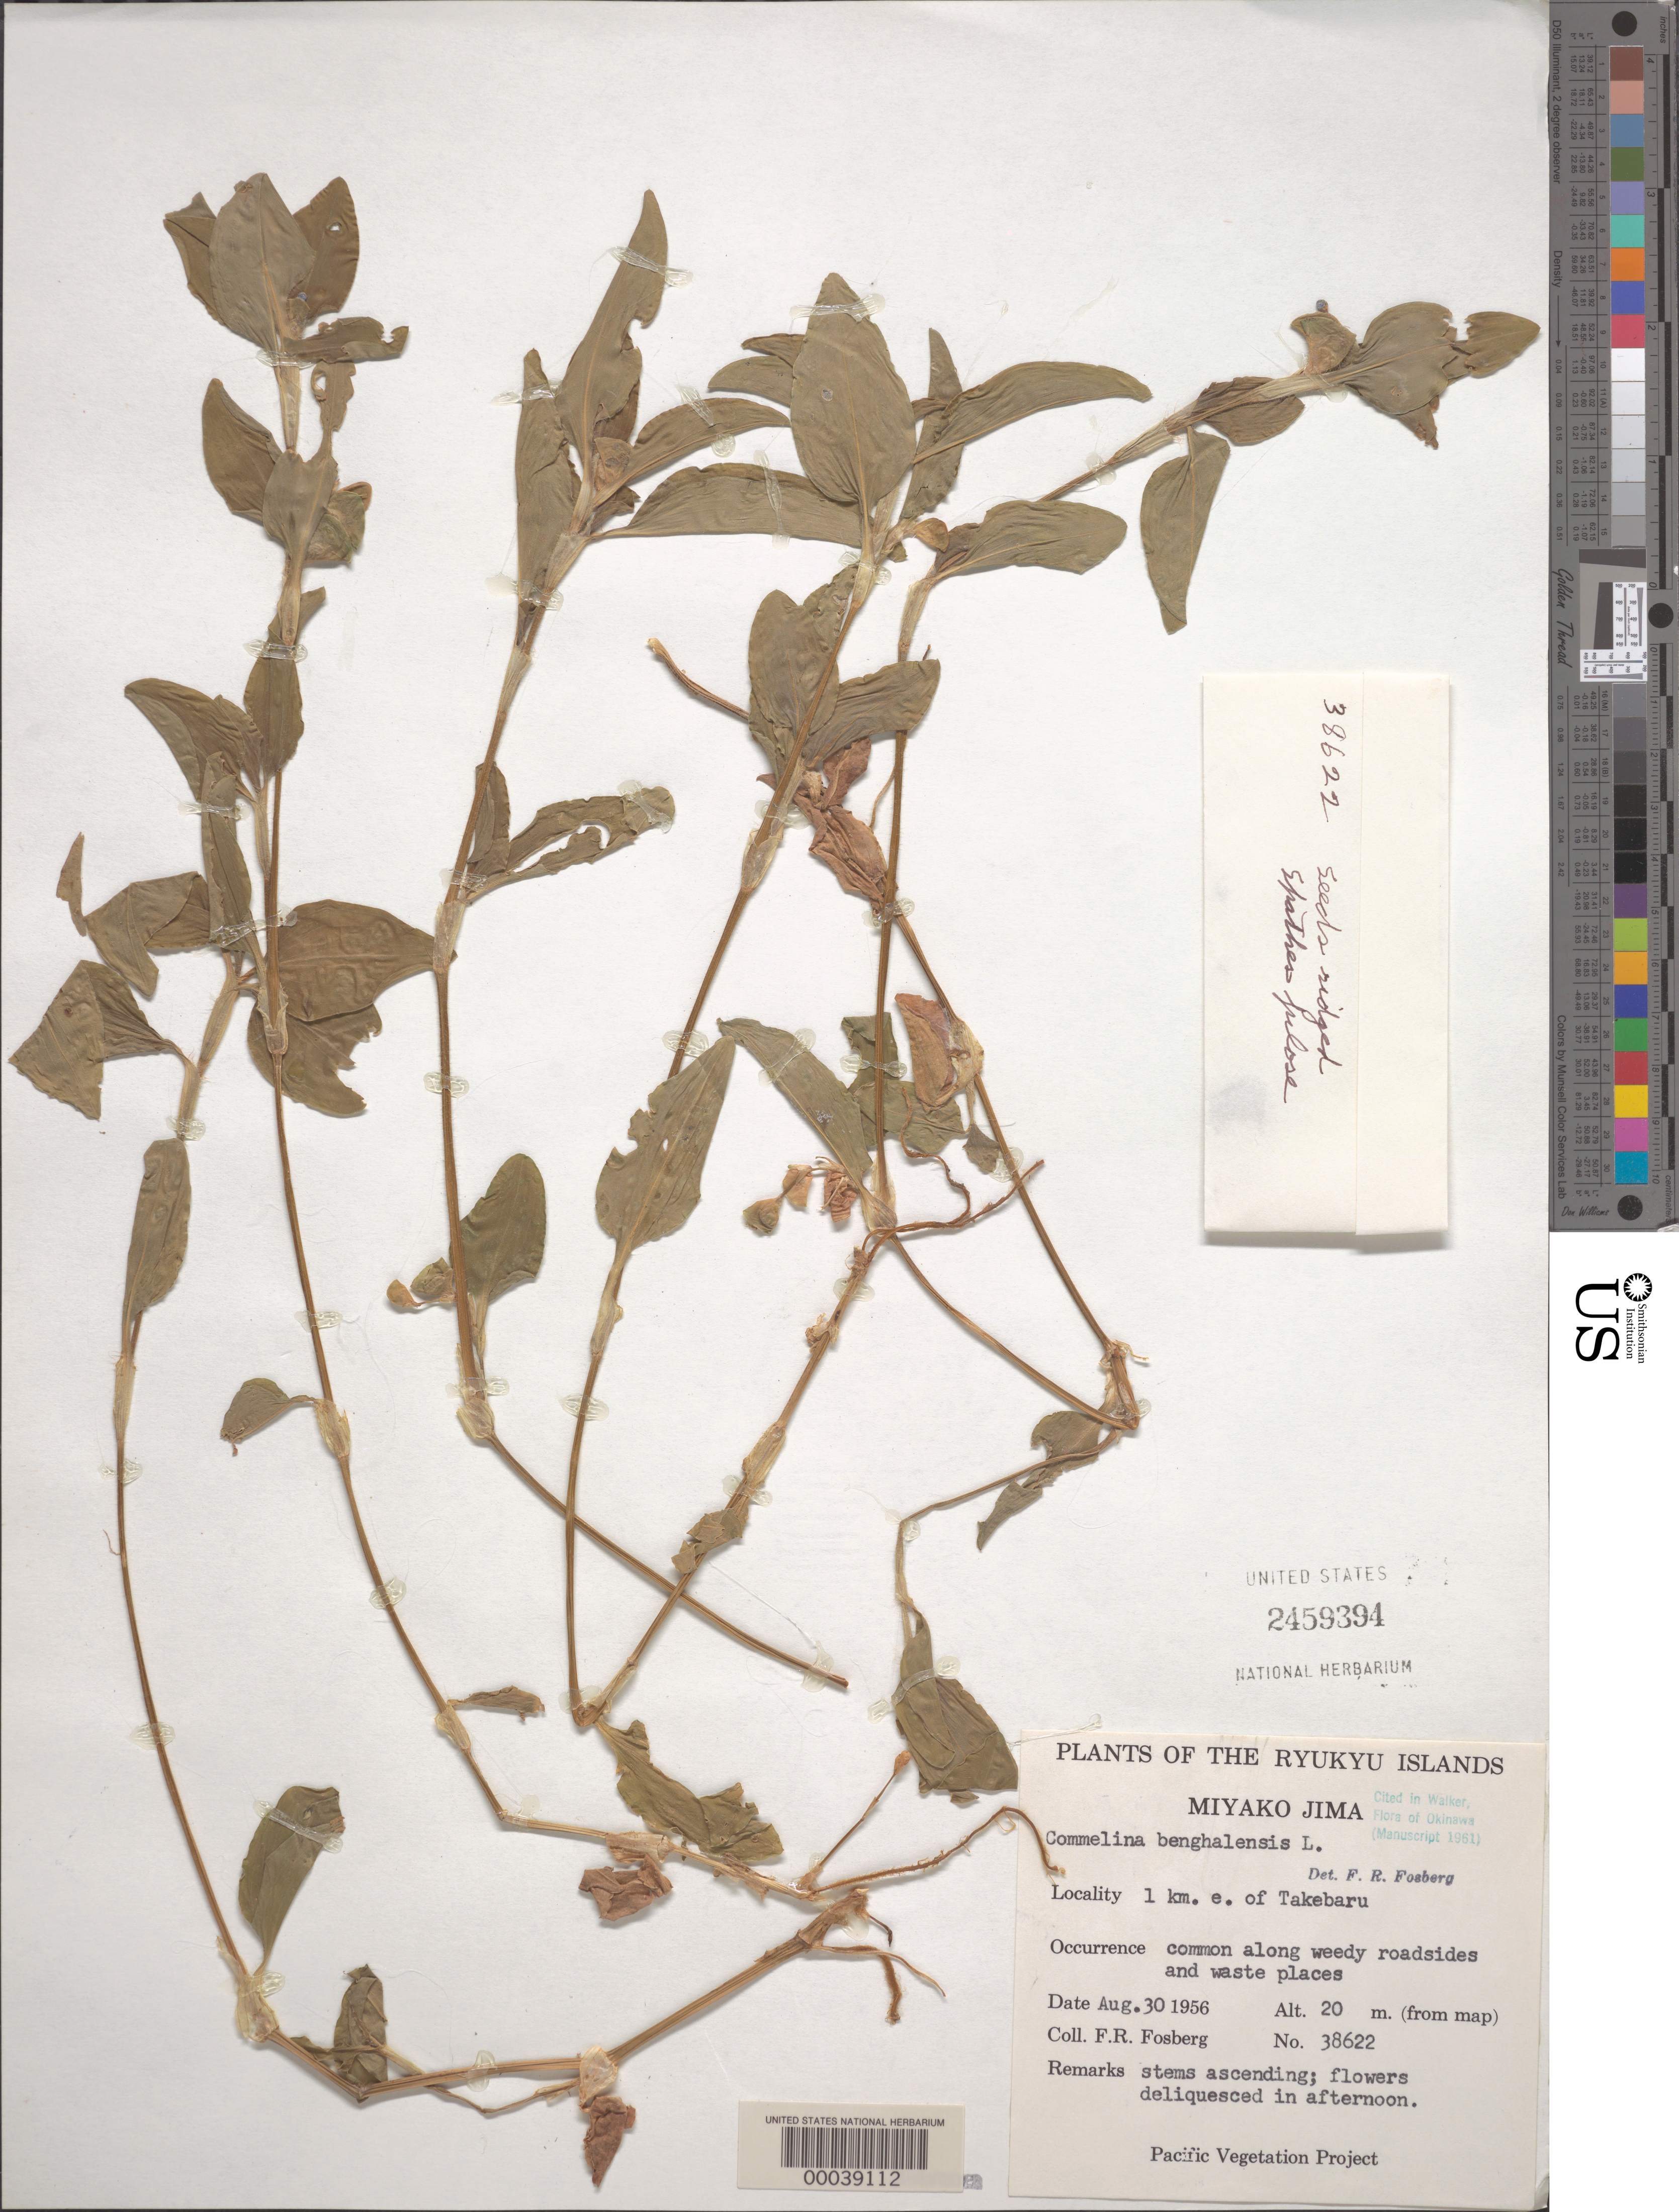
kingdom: Plantae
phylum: Tracheophyta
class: Liliopsida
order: Commelinales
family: Commelinaceae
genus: Commelina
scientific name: Commelina benghalensis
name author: L.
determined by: Fosberg, F. R.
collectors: F. R. Fosberg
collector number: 38622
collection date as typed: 30 Aug 1956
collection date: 1956-08-30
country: Japan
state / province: Okinawa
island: Miyako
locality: E of Takebaru [Sakishima Is.]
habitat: Roadsides and waste places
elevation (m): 20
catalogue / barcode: US 2459394